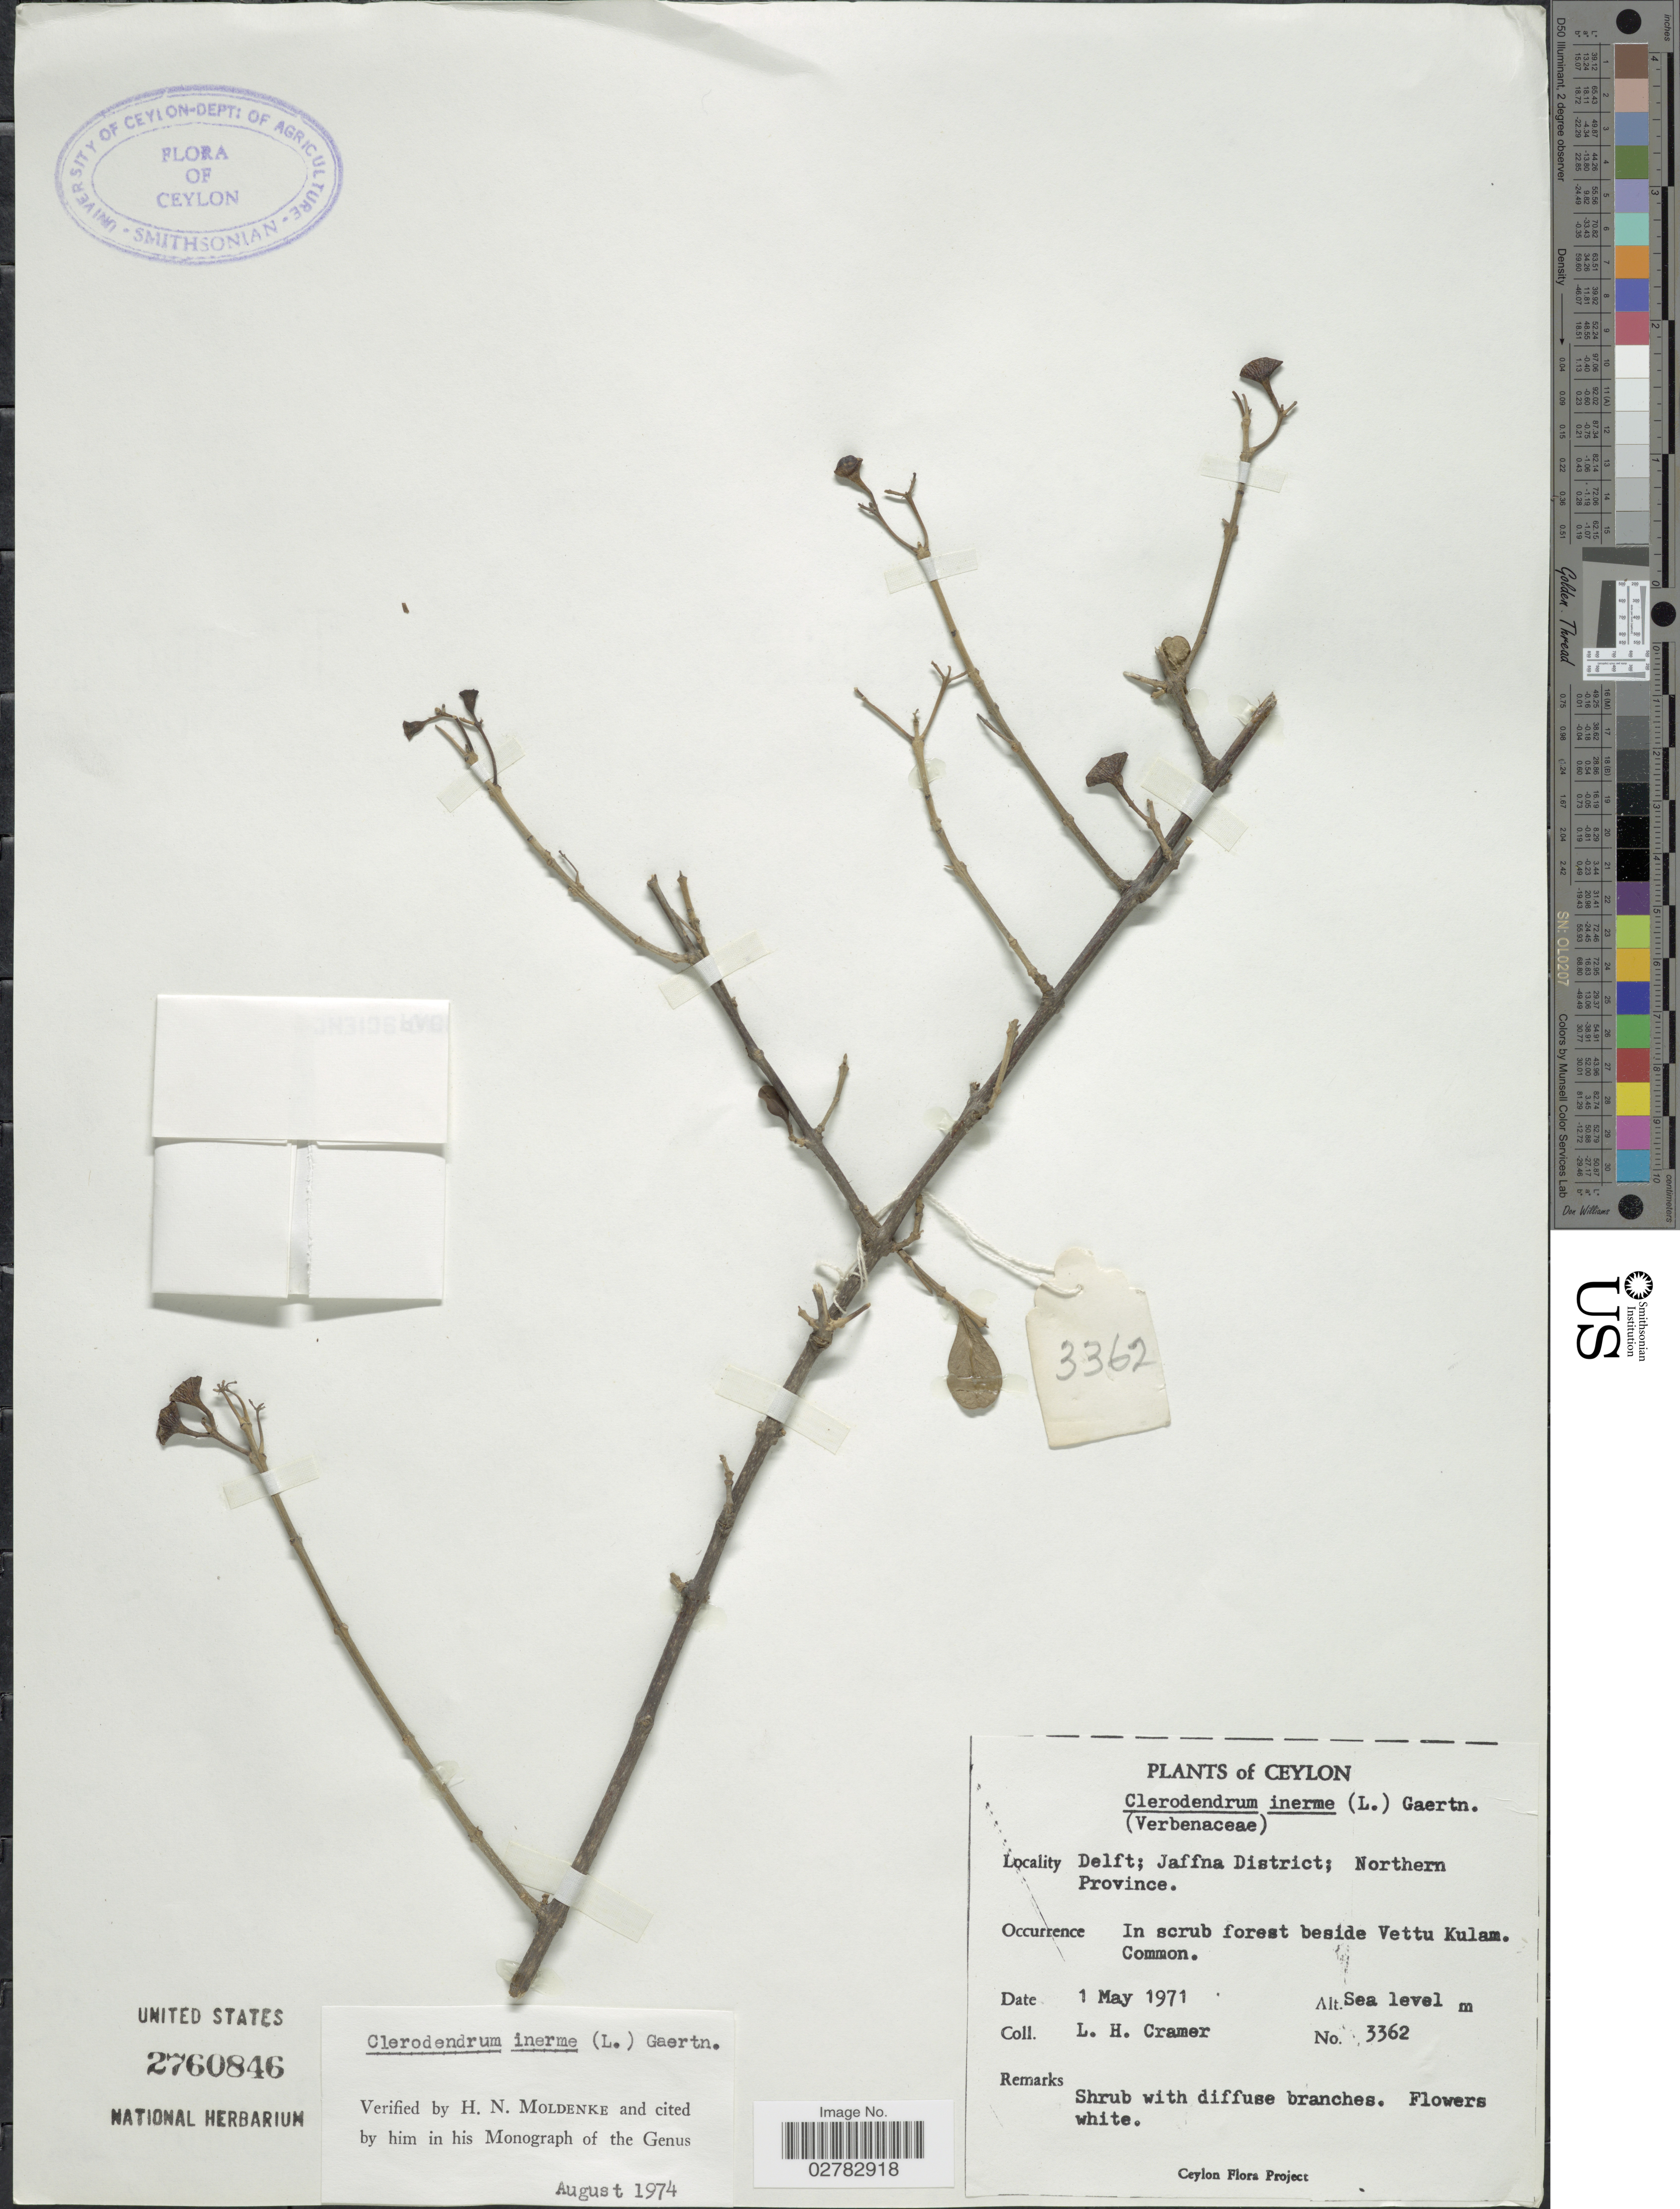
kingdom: Plantae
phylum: Tracheophyta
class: Magnoliopsida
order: Lamiales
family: Lamiaceae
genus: Clerodendrum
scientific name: Clerodendrum inerme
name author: (L.) Gaertn.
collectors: L. H. Cramer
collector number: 3362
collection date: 1971-05-01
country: Sri Lanka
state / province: Northern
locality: Ceylon. Delft; Jaffna District, Northern Province.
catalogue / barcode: US 2760846